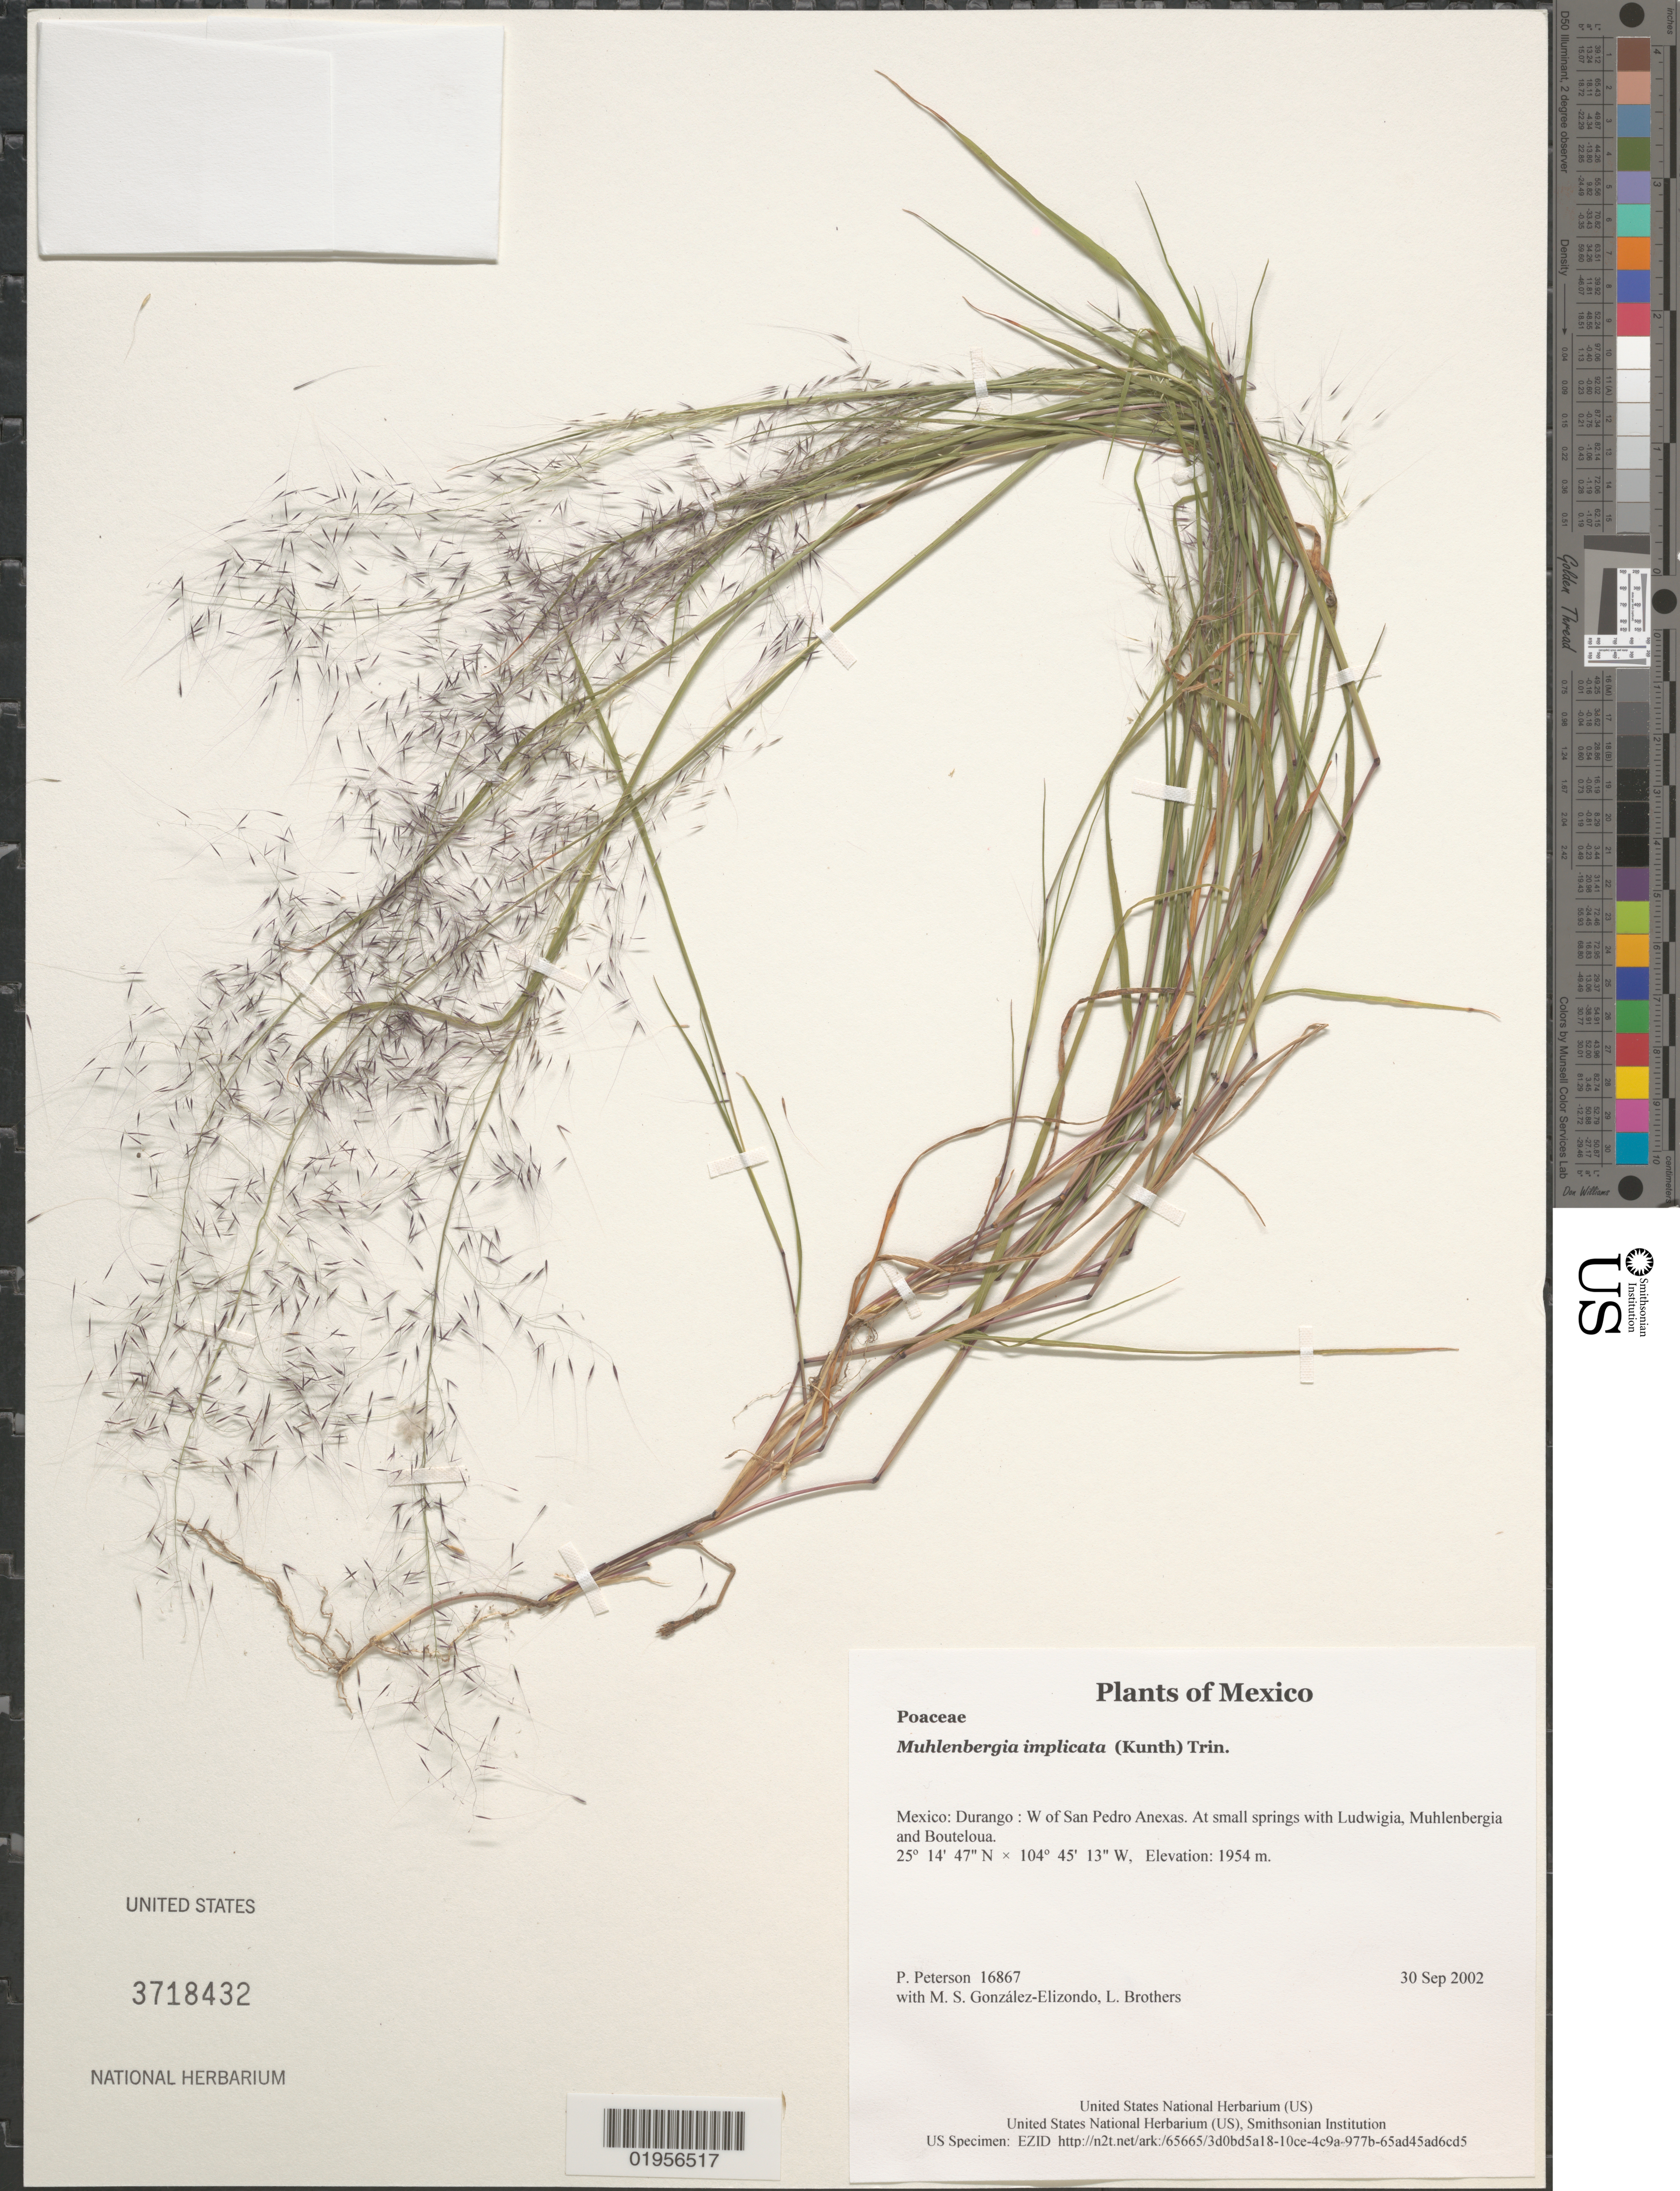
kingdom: Plantae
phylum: Tracheophyta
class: Liliopsida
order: Poales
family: Poaceae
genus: Muhlenbergia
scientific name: Muhlenbergia implicata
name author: (Kunth) Trin.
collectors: P. M. Peterson, M. S. González-Elizondo & L. E. Brothers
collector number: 16867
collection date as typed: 30 Sep 2002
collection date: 2002-09-30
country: Mexico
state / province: Durango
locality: W of San Pedro Anexas. At small springs with Ludwigia, Muhlenbergia and Bouteloua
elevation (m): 1954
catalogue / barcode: US 3718432